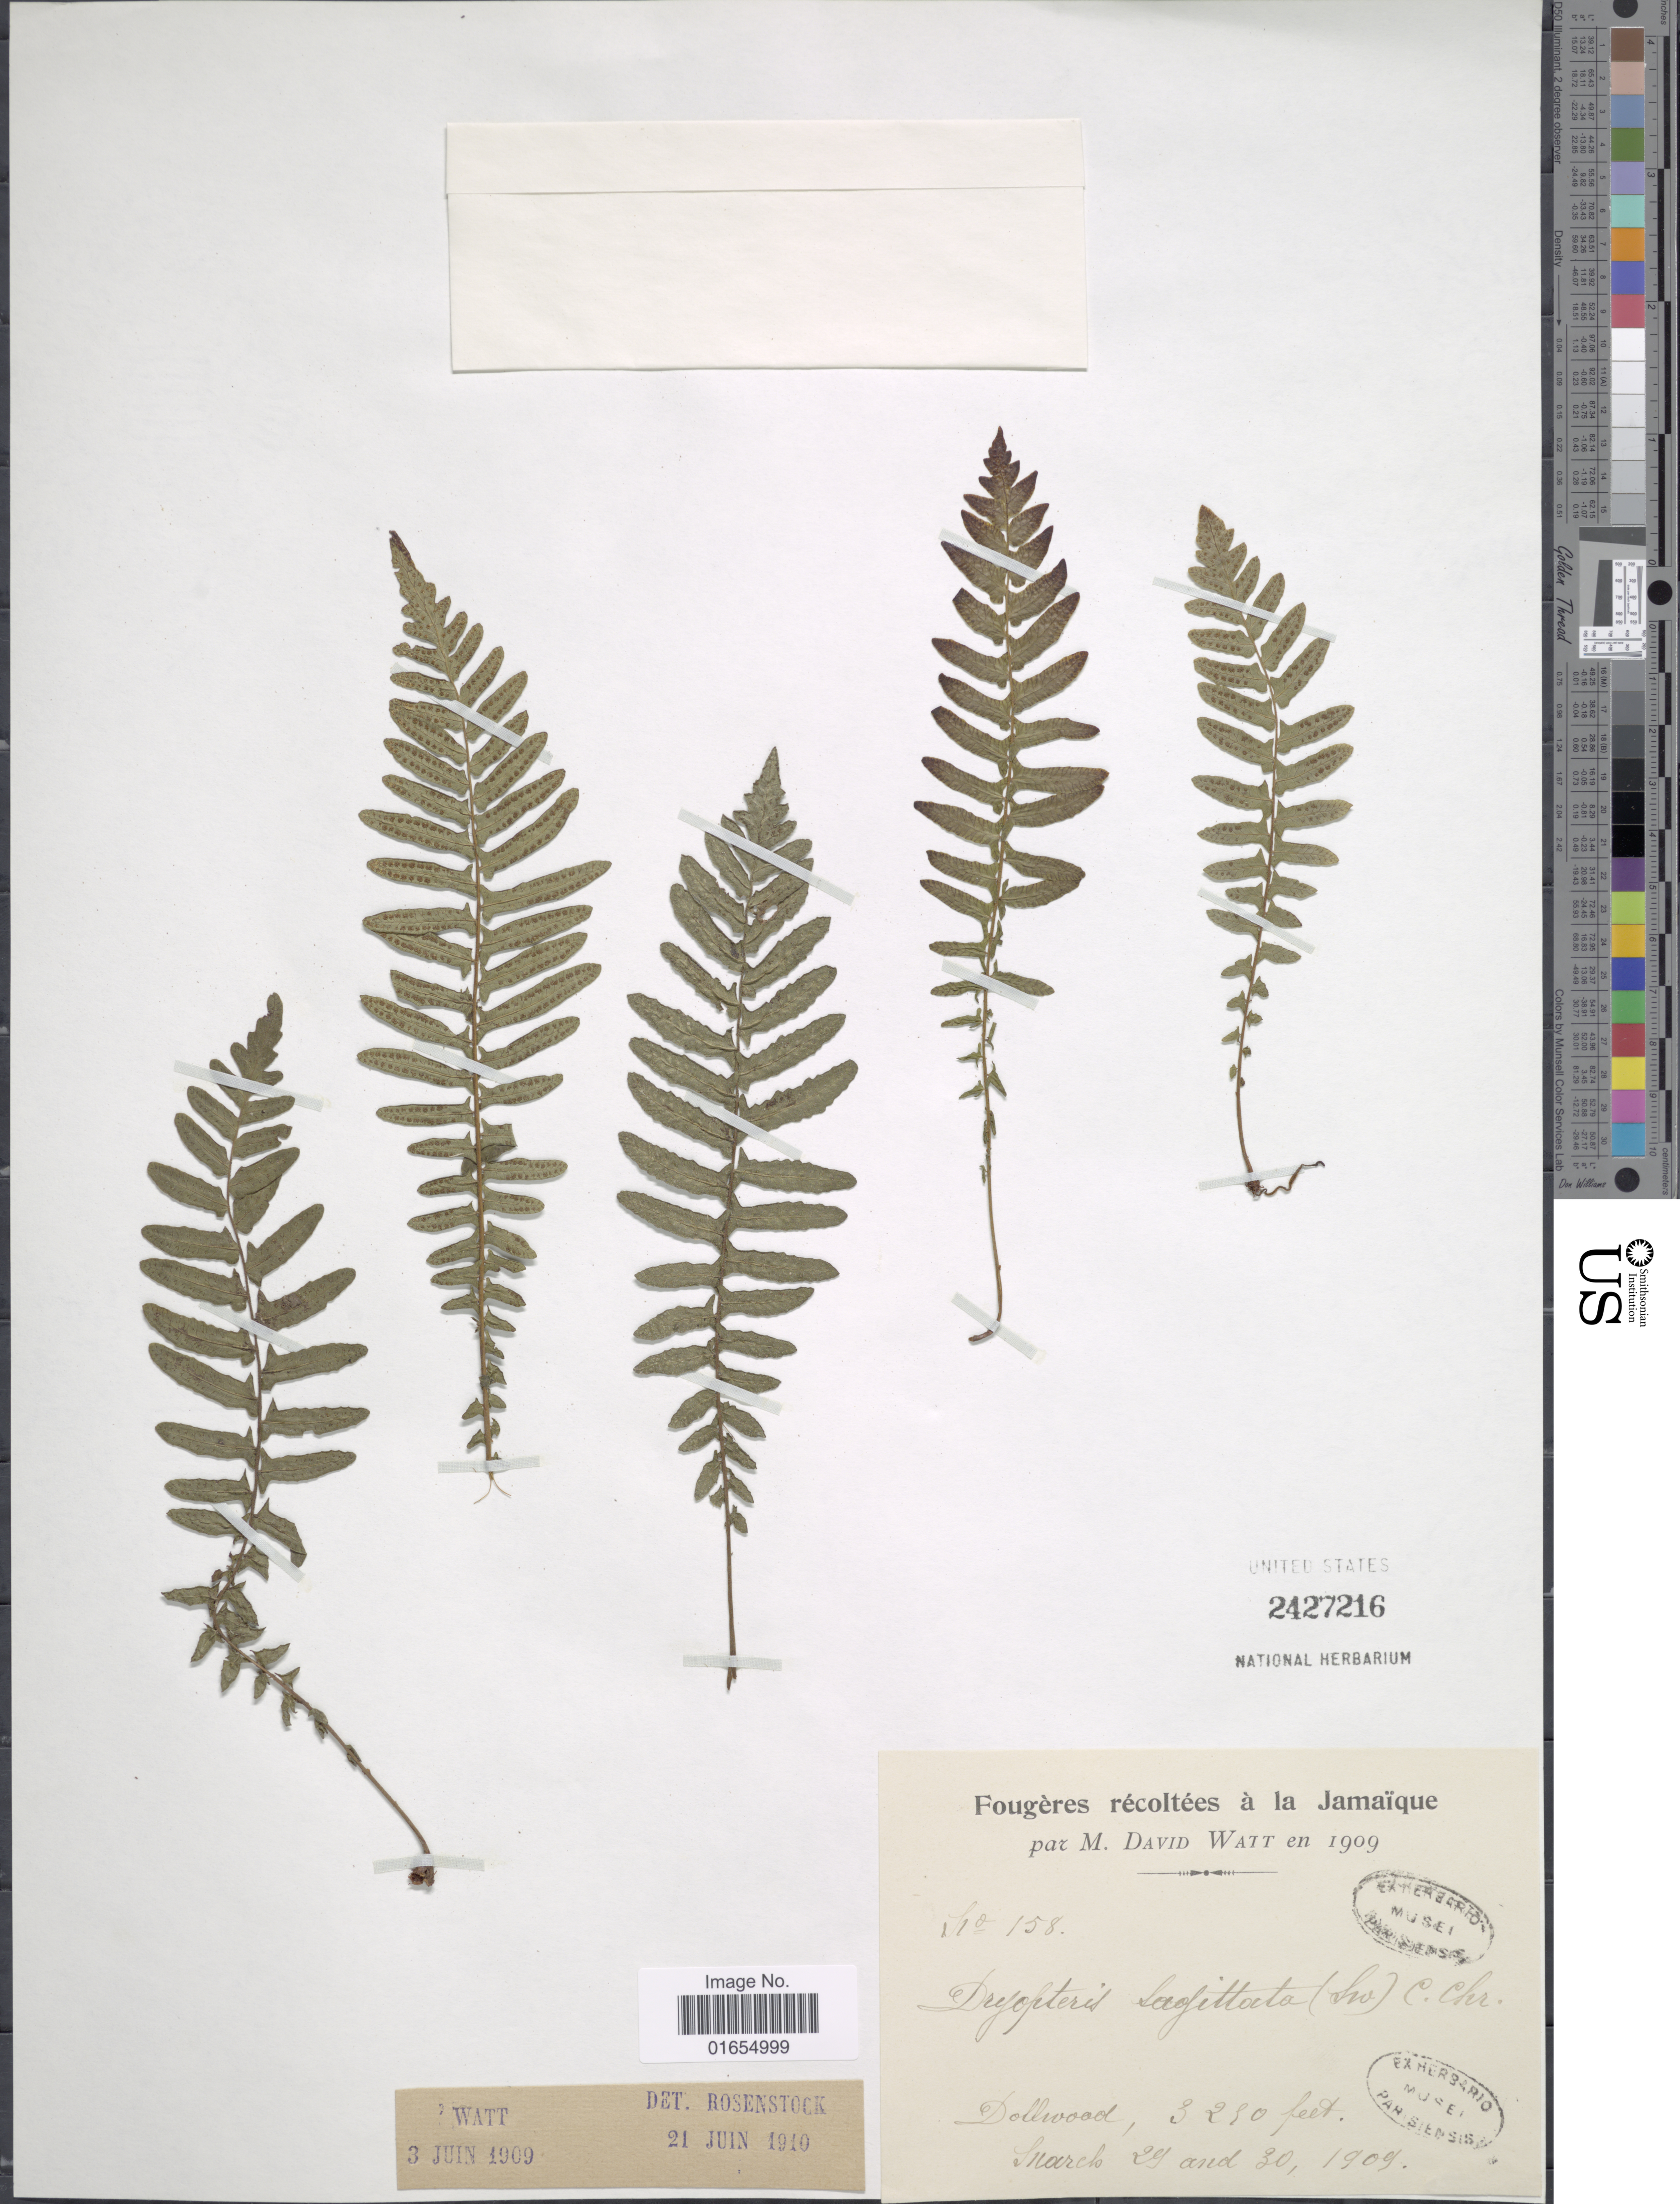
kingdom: Plantae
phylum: Tracheophyta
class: Polypodiopsida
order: Polypodiales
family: Thelypteridaceae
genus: Goniopteris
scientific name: Goniopteris sagittata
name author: (Sw.) Pic. Serm.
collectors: D. A. P. Watt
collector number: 158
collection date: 1909-03-29/1909-03-30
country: Jamaica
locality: Dollwood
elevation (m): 991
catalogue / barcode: US 2427216